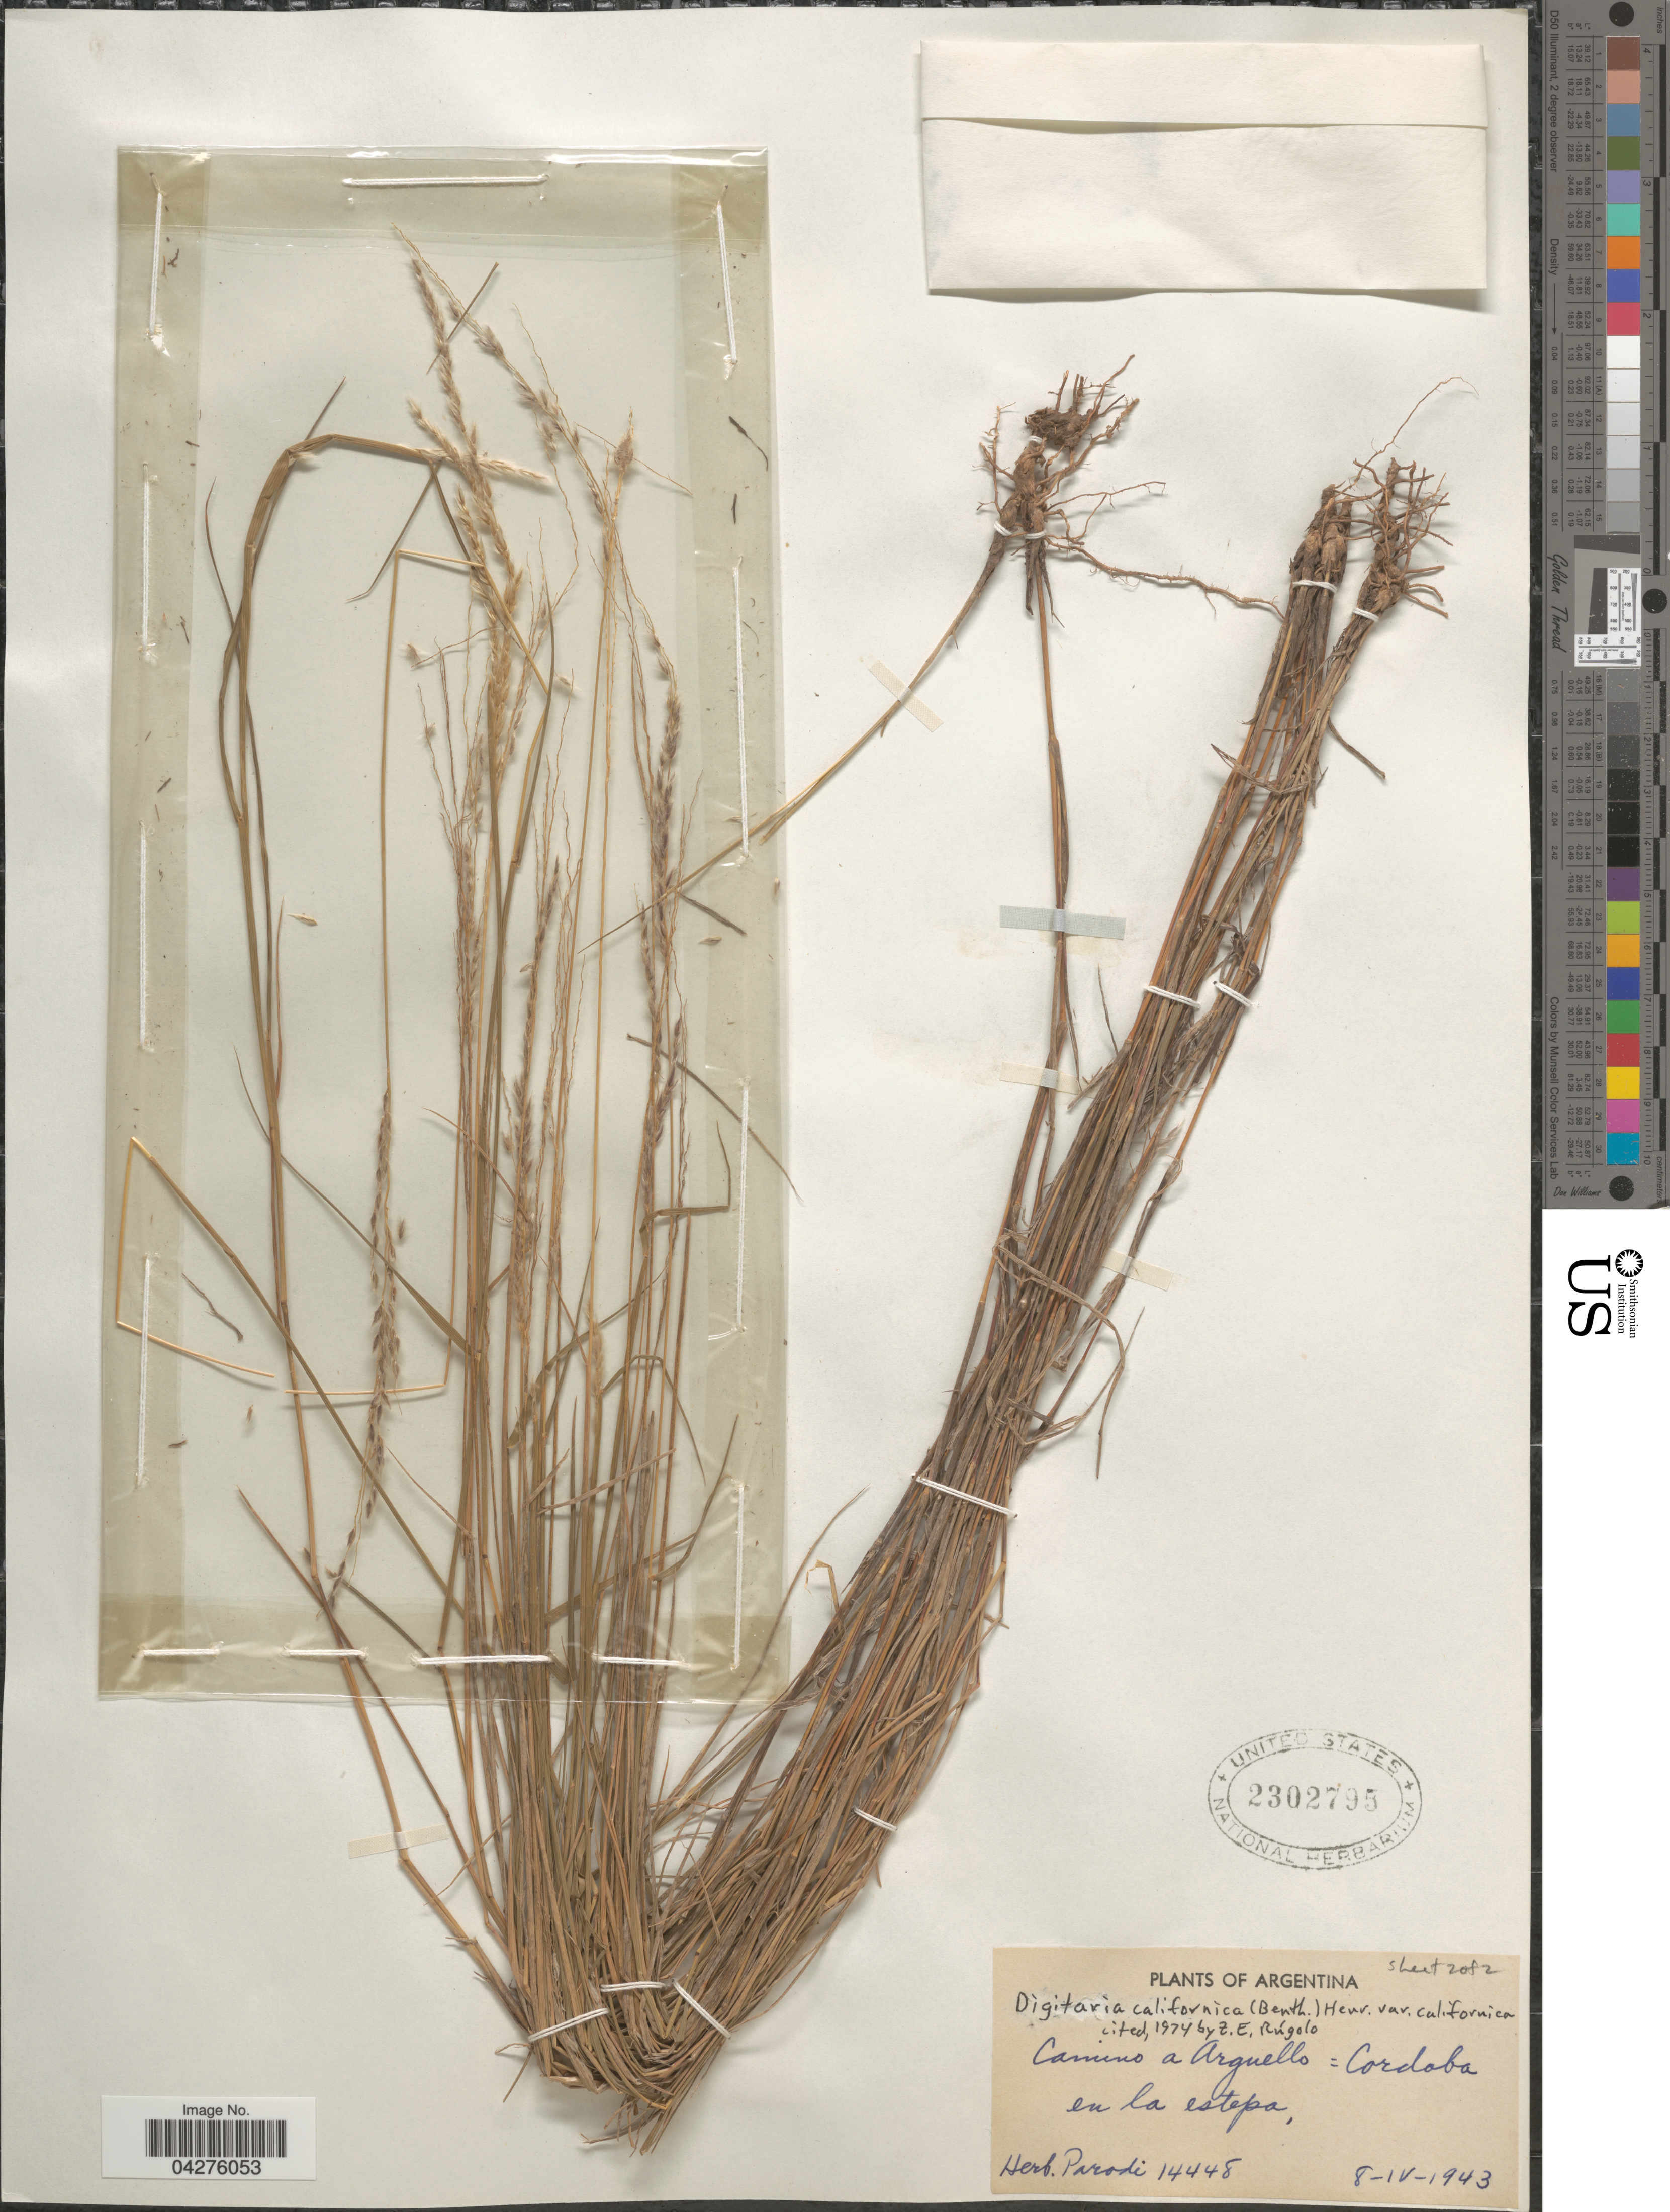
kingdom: Plantae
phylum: Tracheophyta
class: Liliopsida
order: Poales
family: Poaceae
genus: Digitaria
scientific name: Digitaria californica var. californica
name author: (Benth.) Henr.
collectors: ex herb. Parodi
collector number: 14448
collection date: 1943-04-08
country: Argentina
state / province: Cordoba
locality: Camino a Arguello = Cordoba en la estepa.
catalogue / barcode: US 2302795